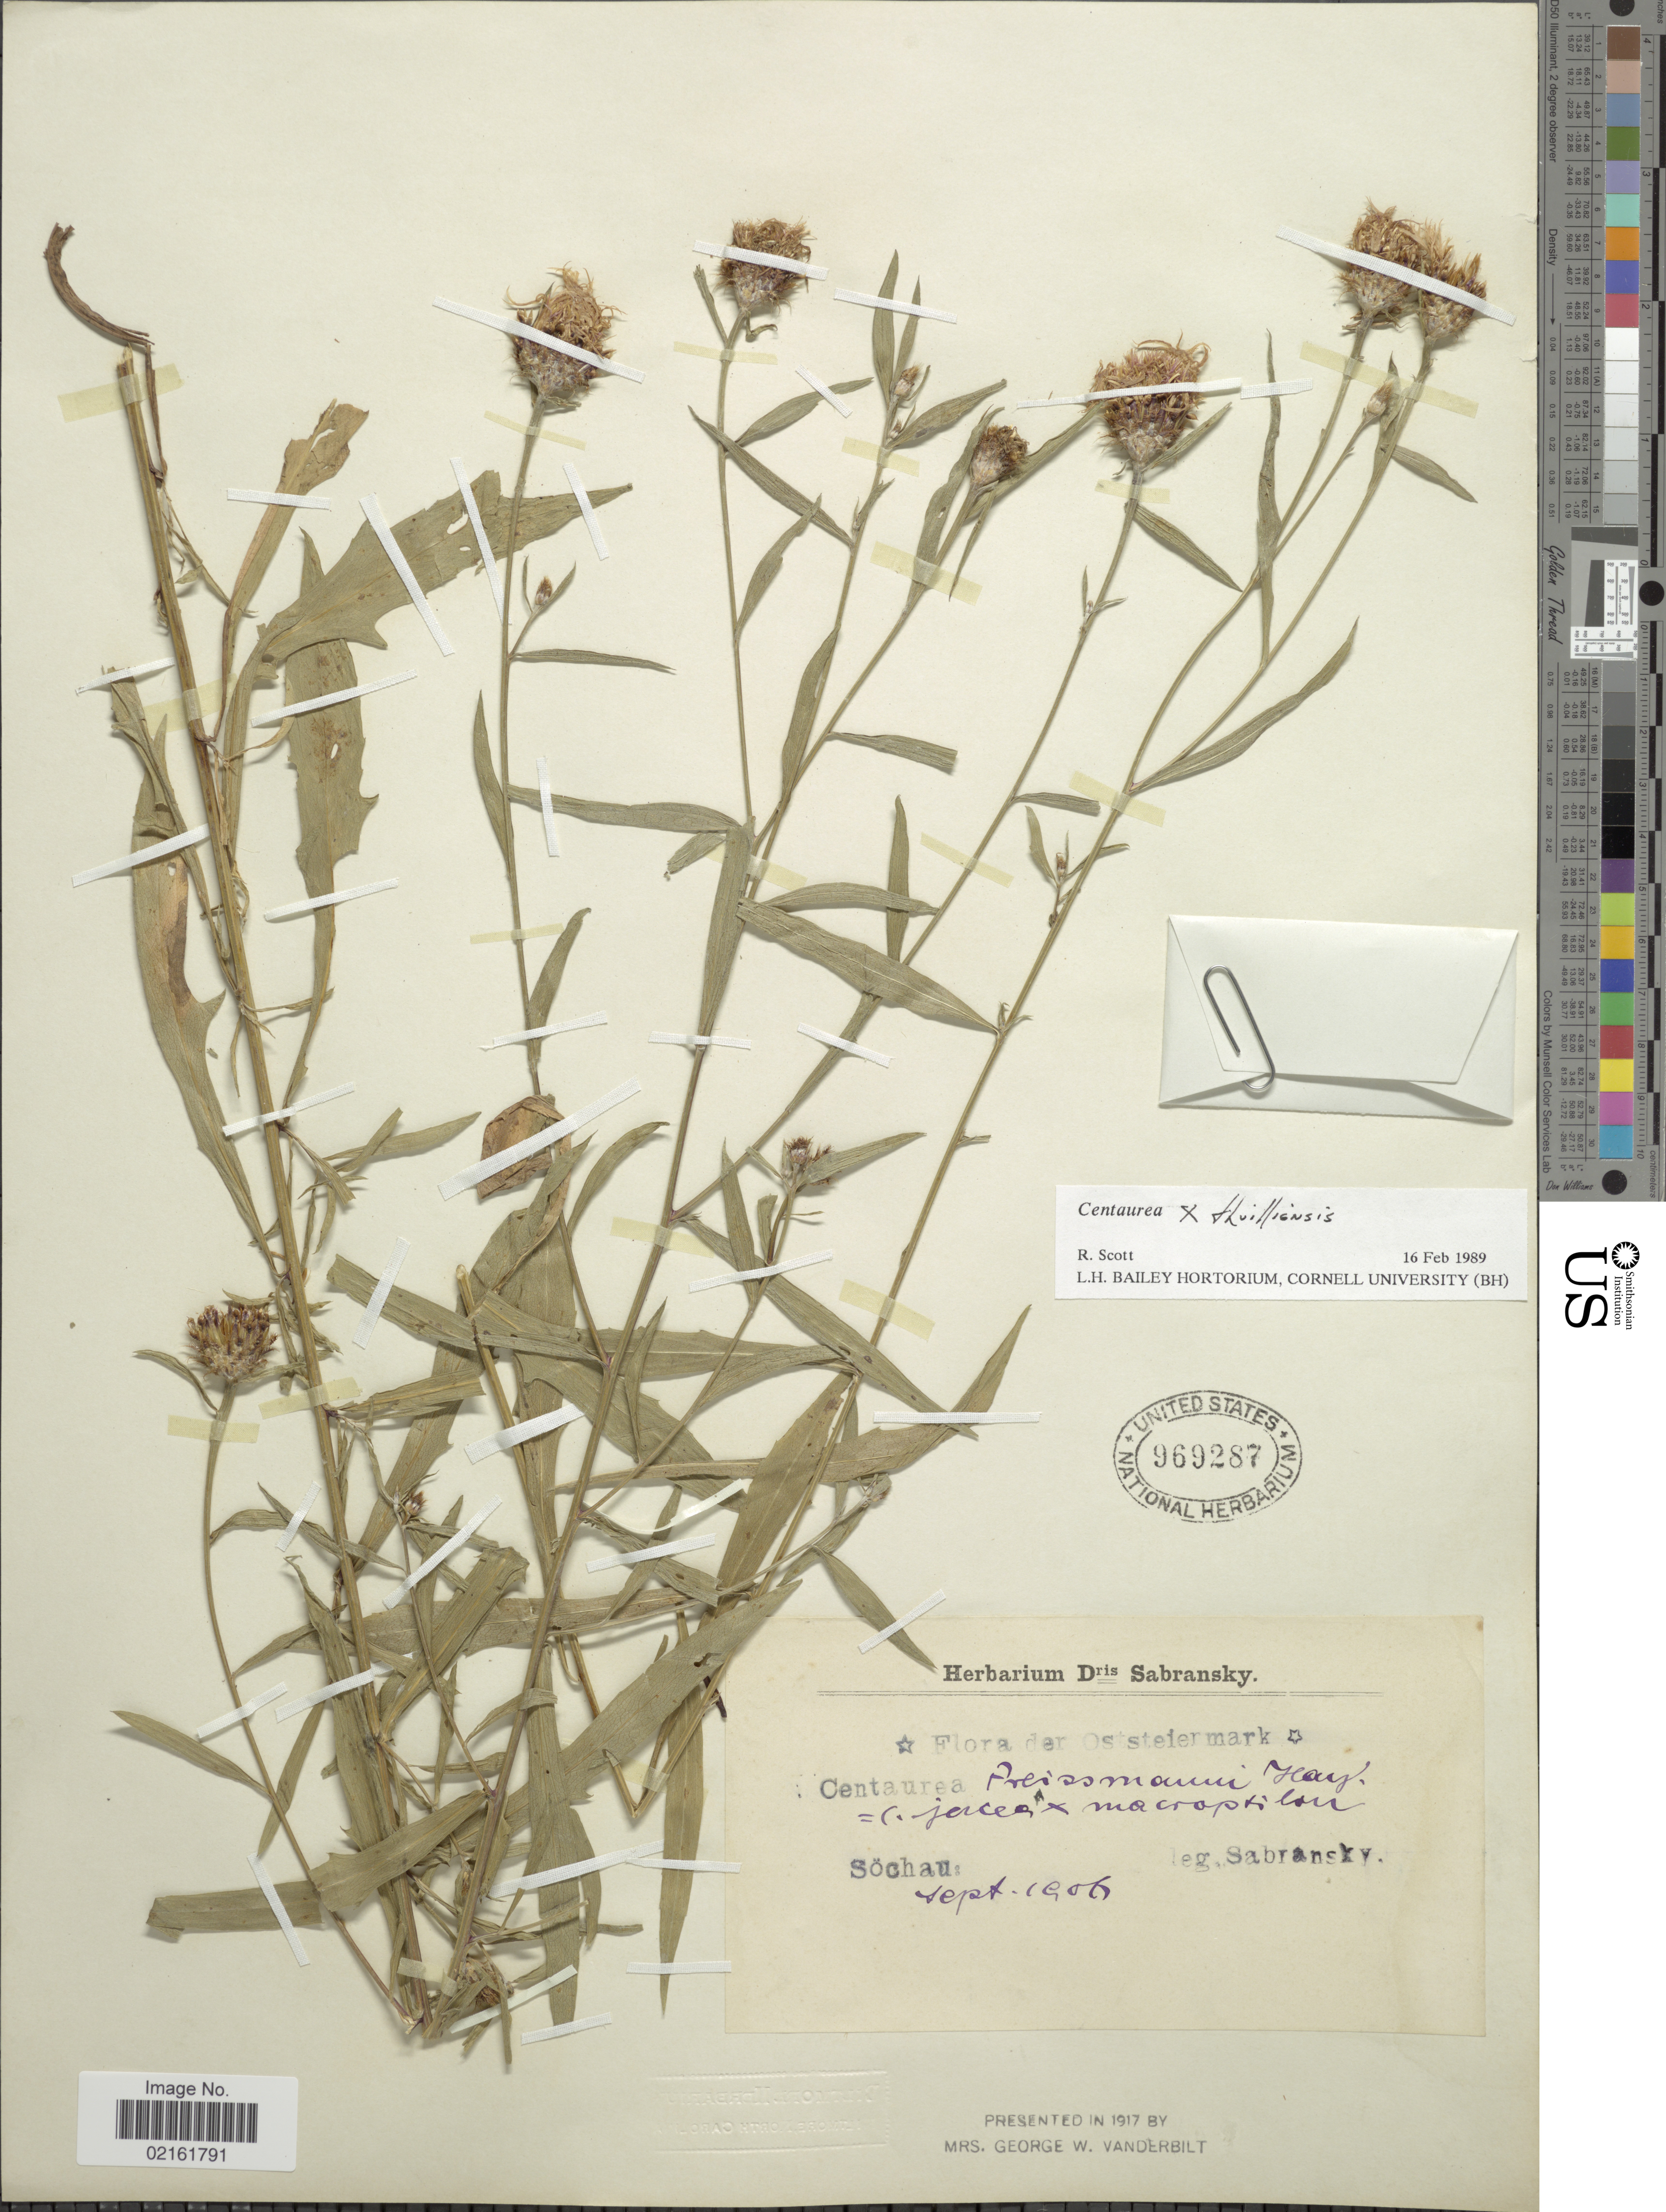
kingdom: Plantae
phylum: Tracheophyta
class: Magnoliopsida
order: Asterales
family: Asteraceae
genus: Centaurea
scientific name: Centaurea thuilliensis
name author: (Dostál) J. Duvign. & Lambinon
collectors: Sabransky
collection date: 1906-09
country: Austria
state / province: Steiermark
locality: Sochau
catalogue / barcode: US 969287